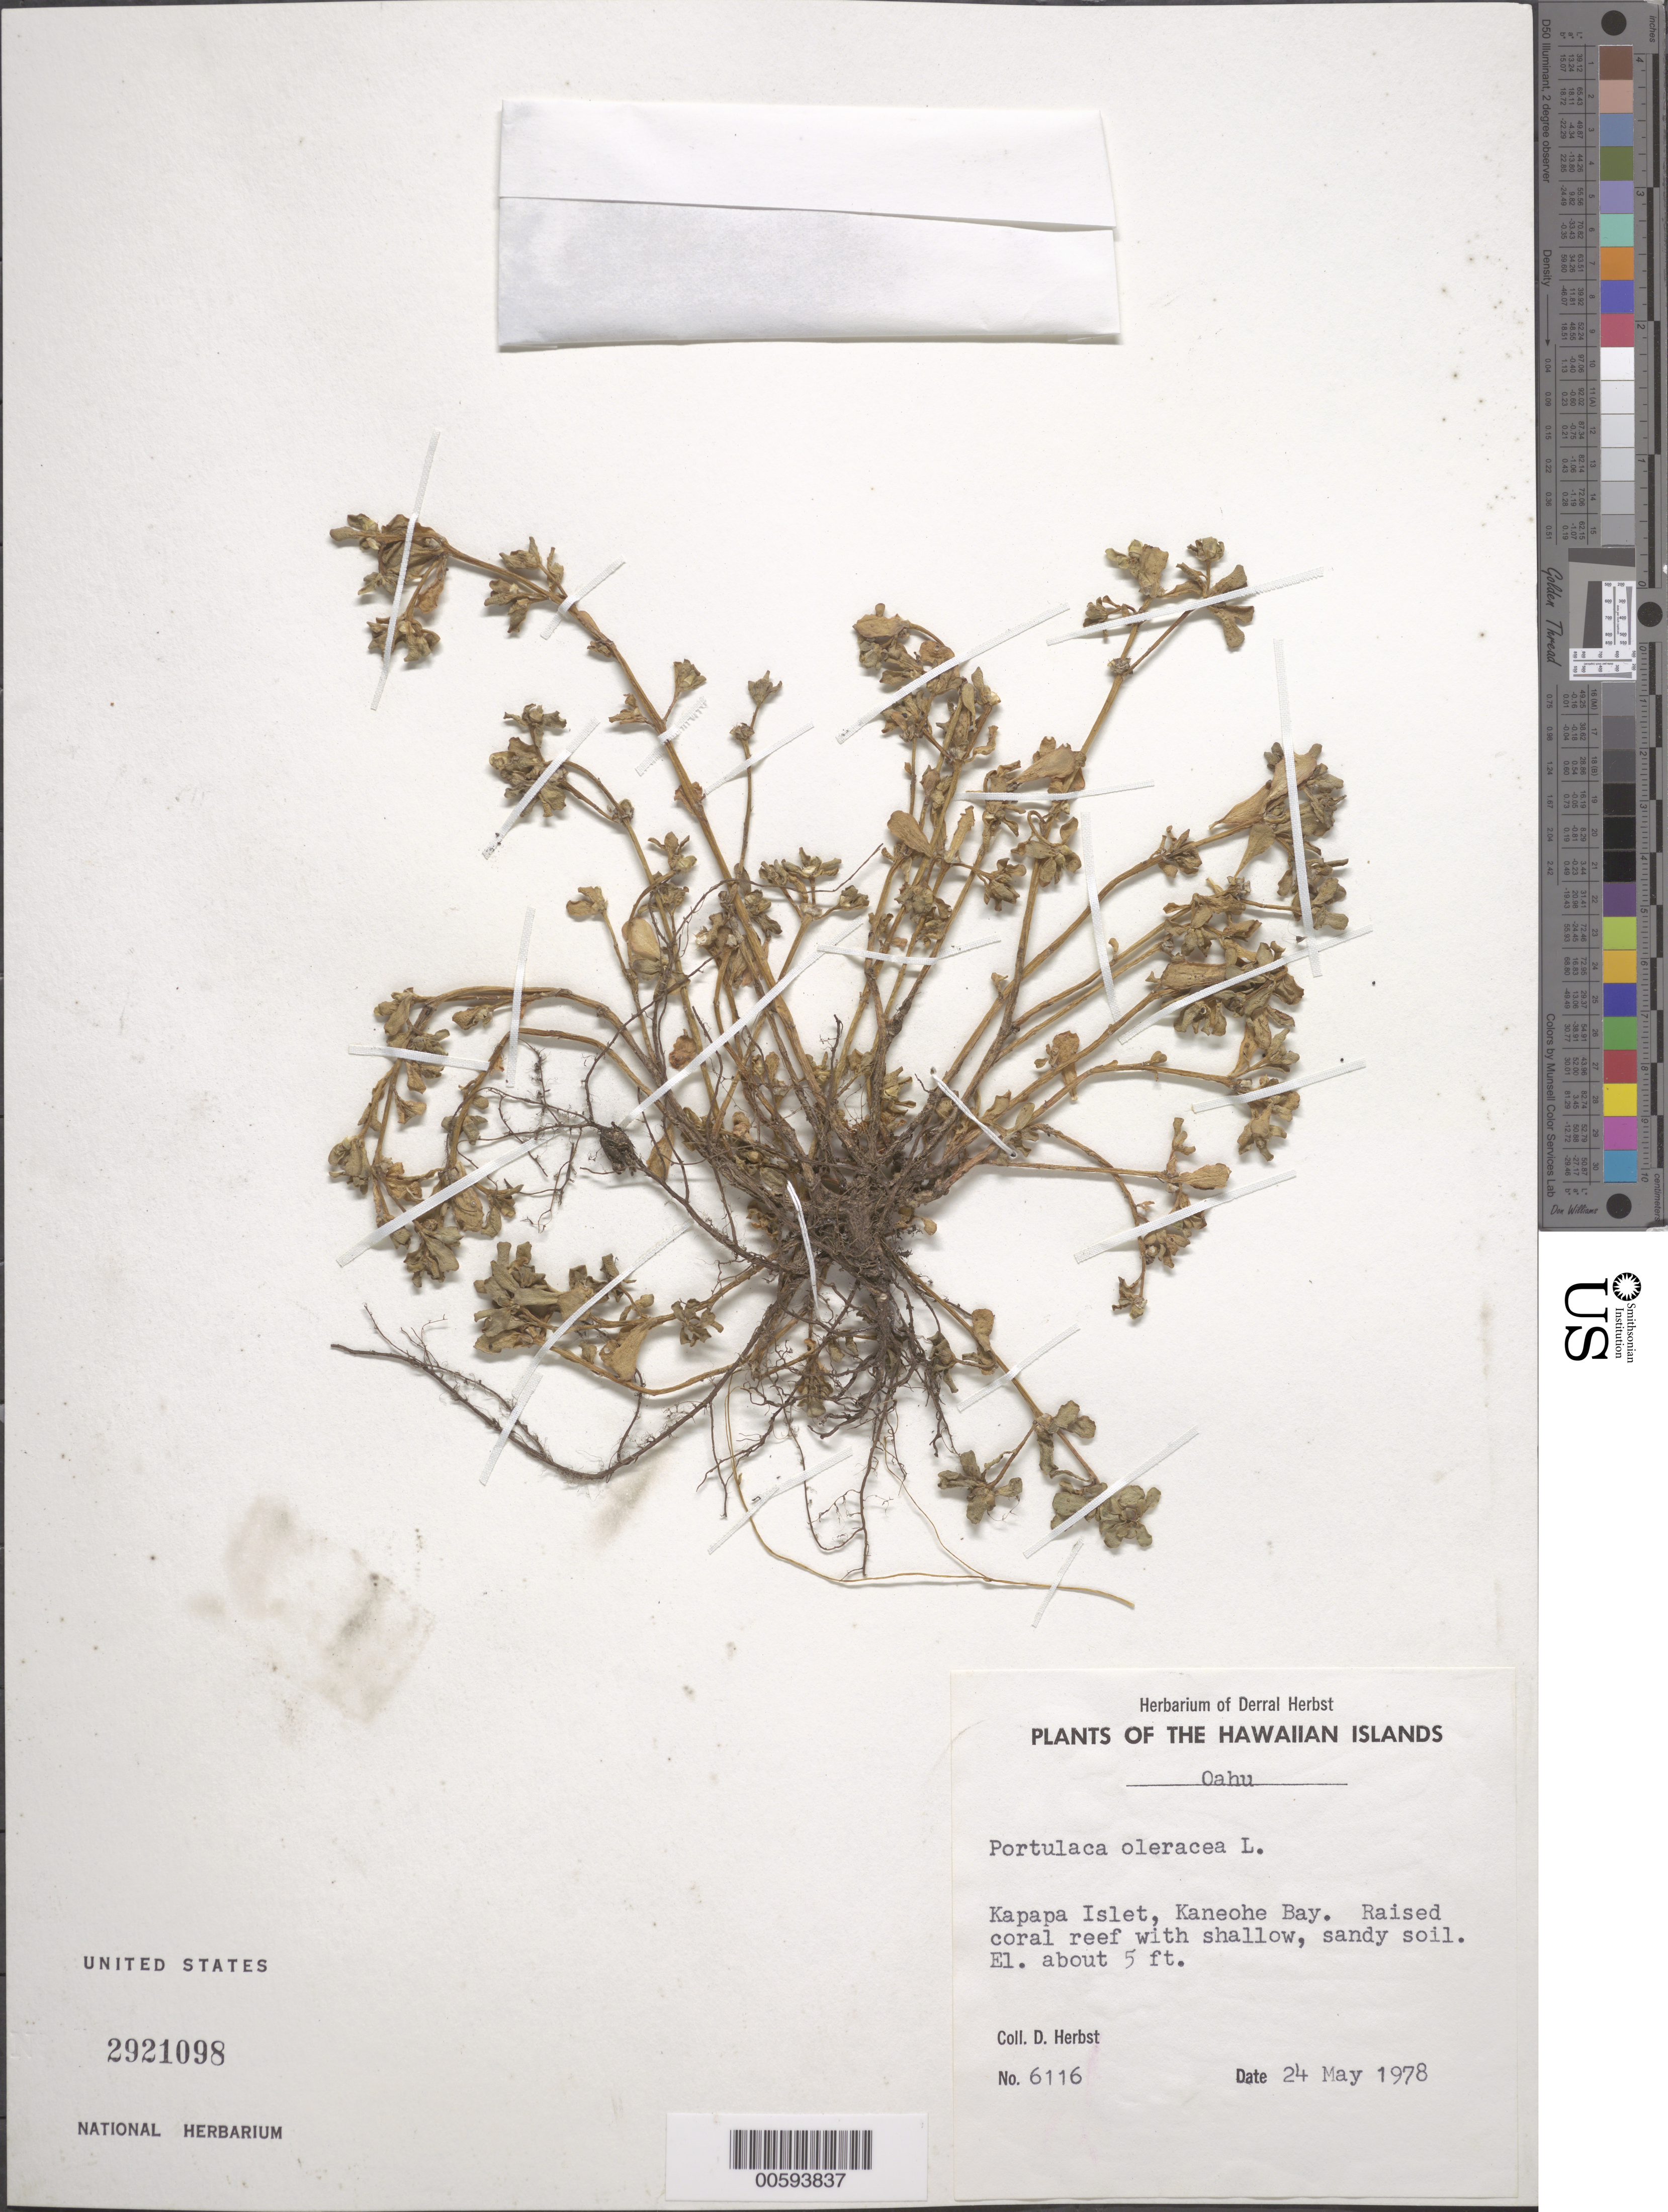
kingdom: Plantae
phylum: Tracheophyta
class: Magnoliopsida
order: Caryophyllales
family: Portulacaceae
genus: Portulaca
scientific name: Portulaca oleracea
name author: L.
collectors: D. Herbst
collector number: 6116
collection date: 1978-05-24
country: United States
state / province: Hawaii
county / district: Honolulu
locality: The Hawaiian Islands. Oahu. Kapapa Islet, Kaneohe Bay.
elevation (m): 2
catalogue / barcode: US 2921098